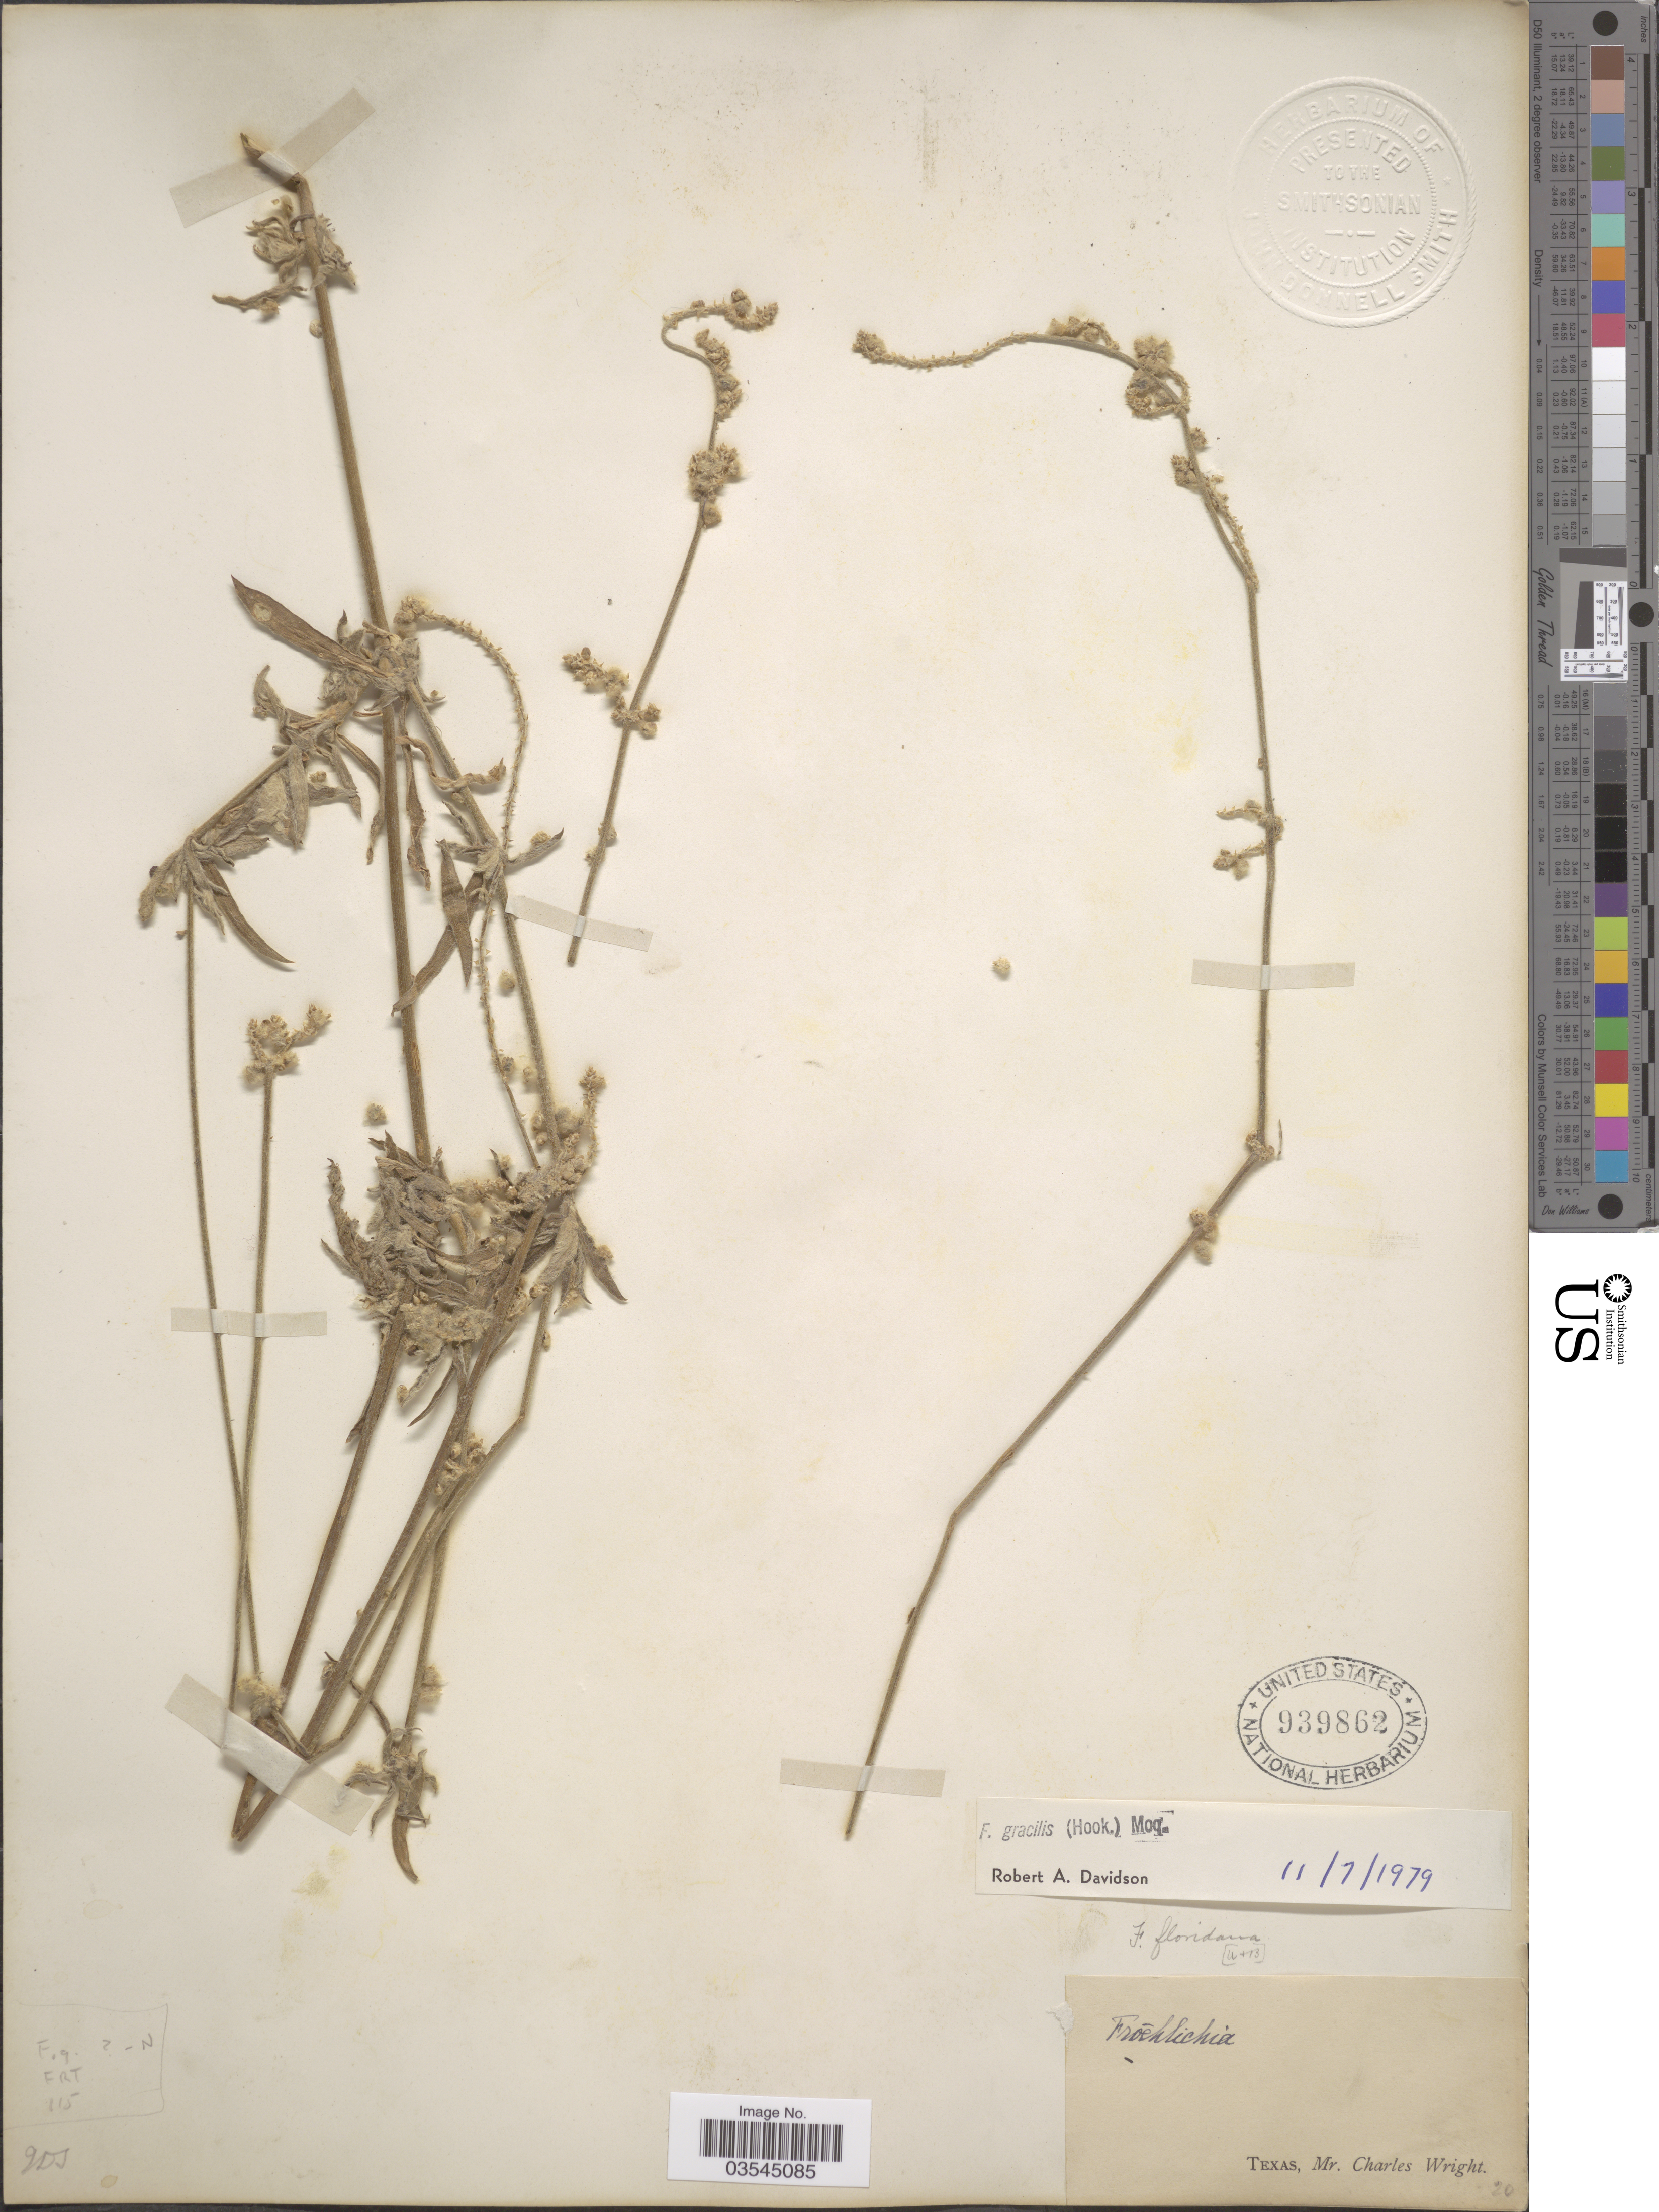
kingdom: Plantae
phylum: Tracheophyta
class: Magnoliopsida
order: Caryophyllales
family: Amaranthaceae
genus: Froelichia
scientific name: Froelichia gracilis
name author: (Hook.) Moq.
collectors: C. Wright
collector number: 20*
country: United States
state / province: Texas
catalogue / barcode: US 939862